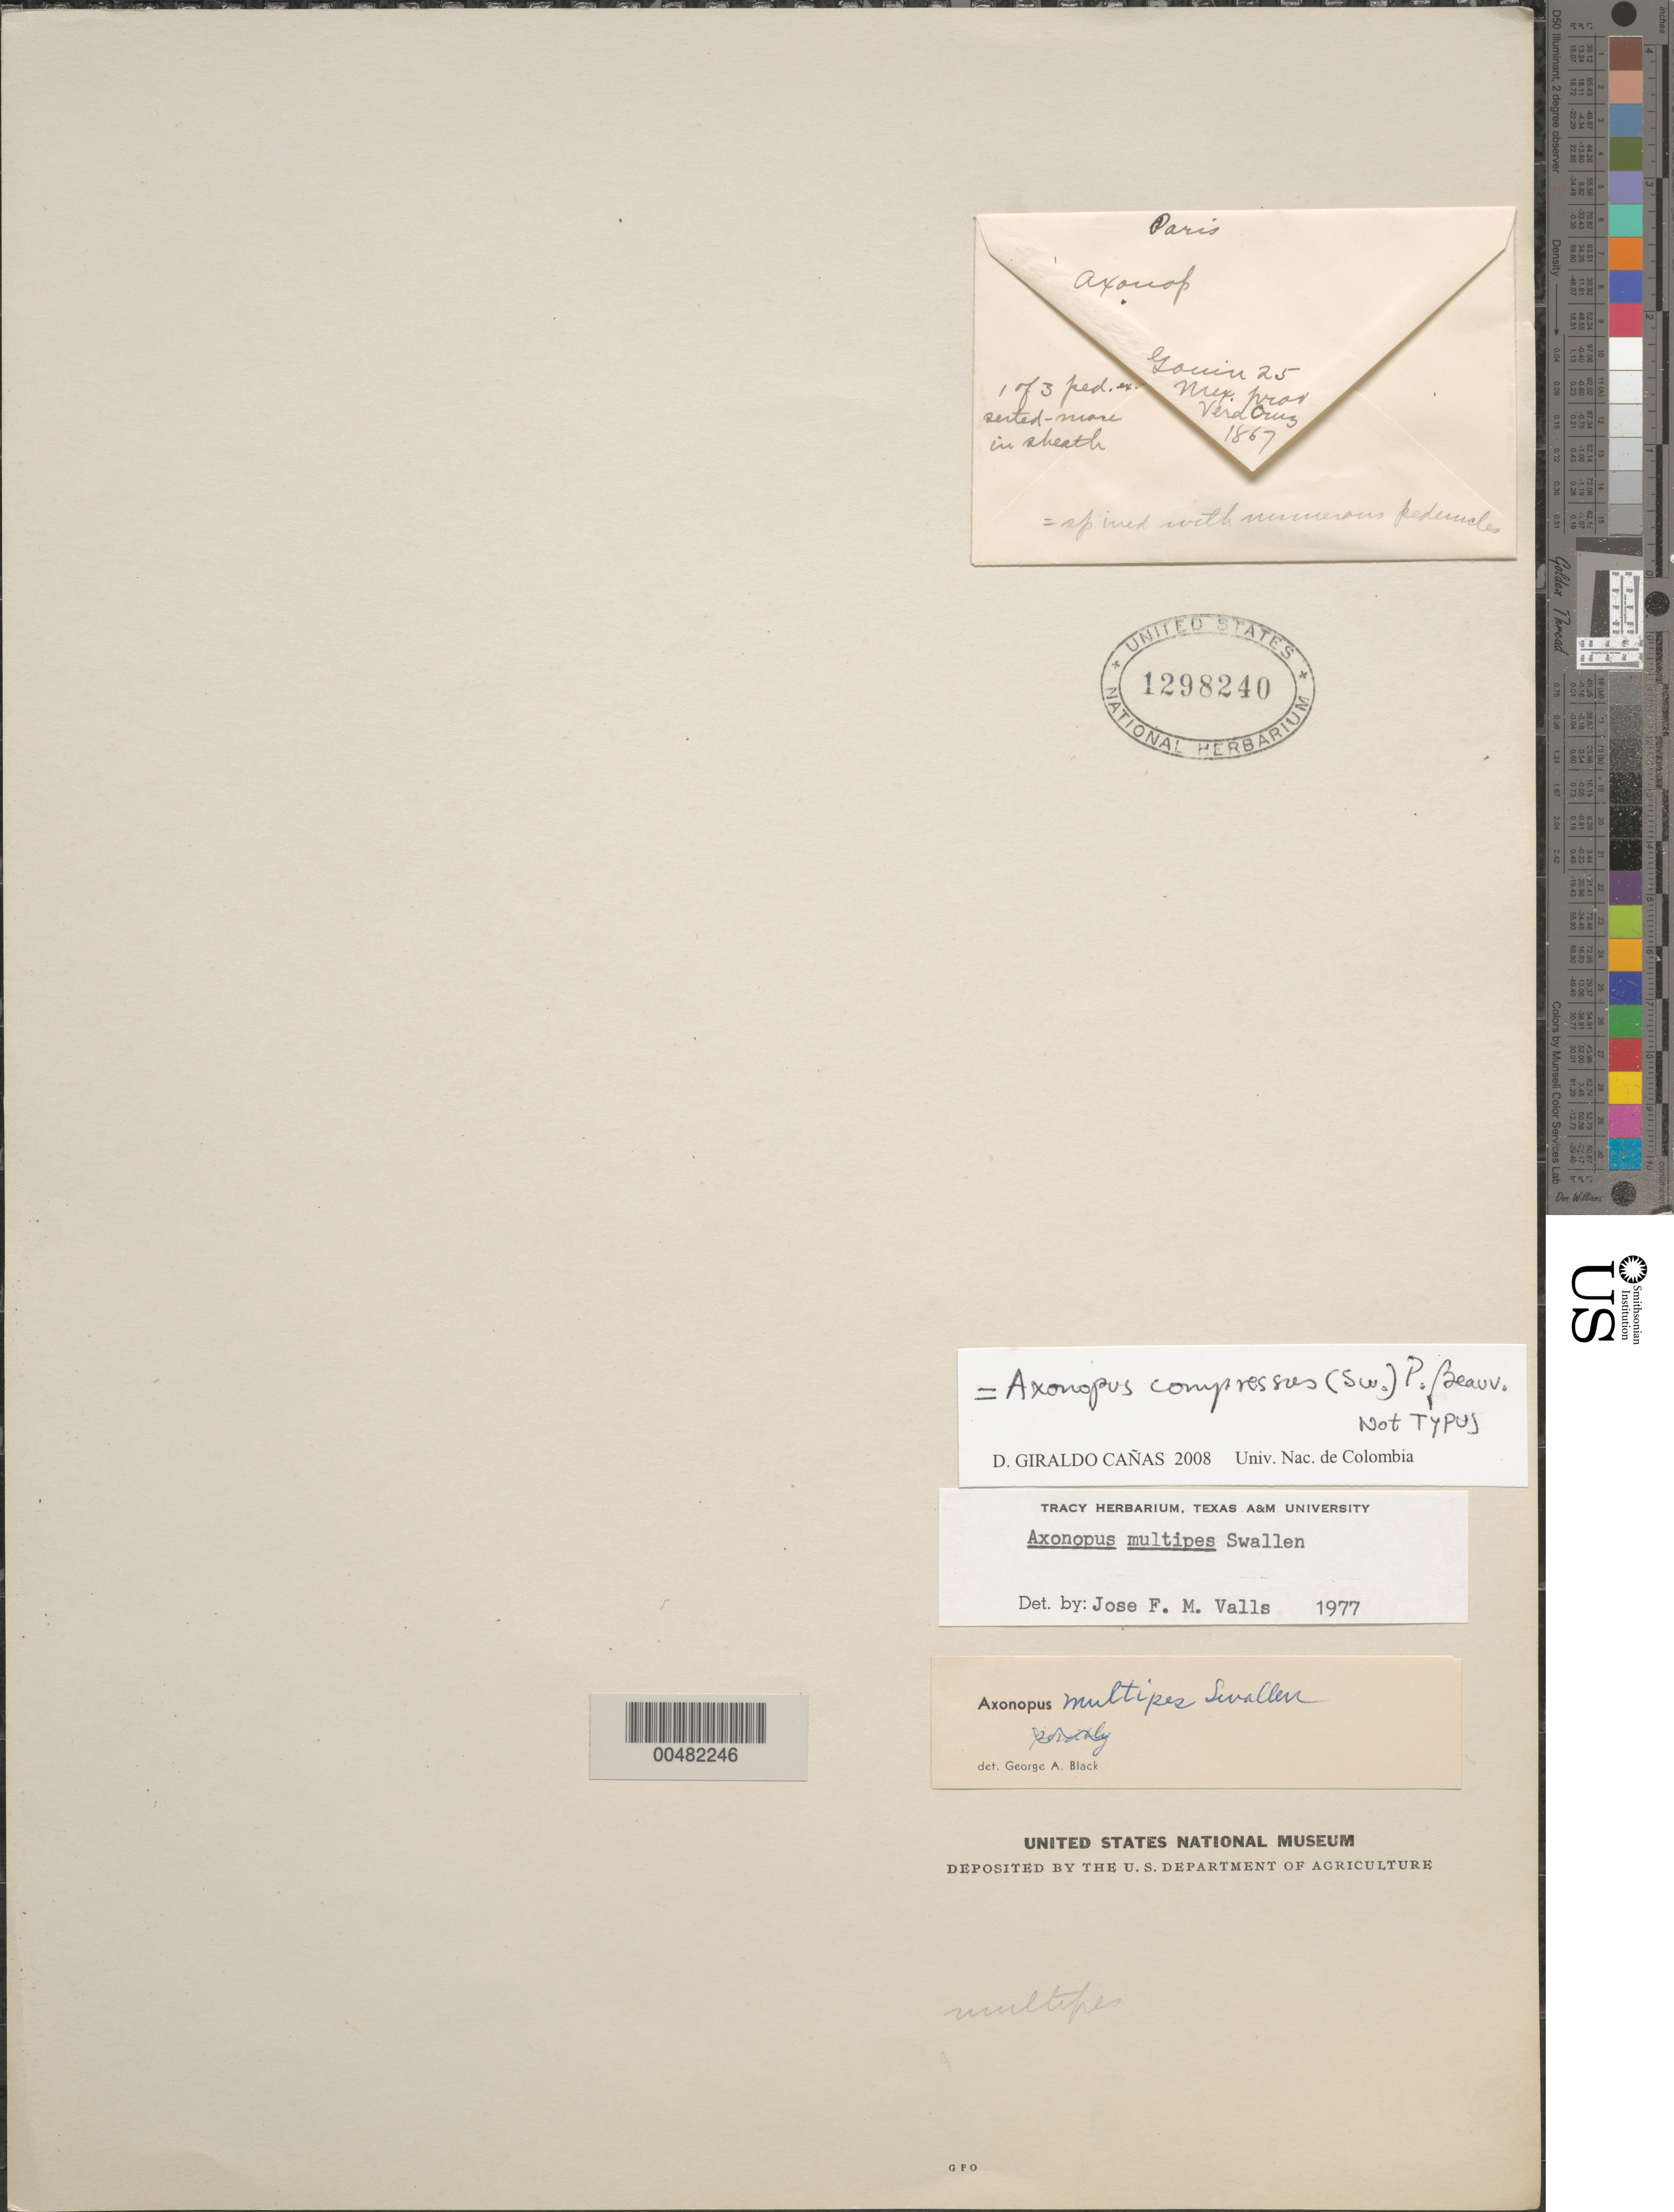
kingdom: Plantae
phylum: Tracheophyta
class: Liliopsida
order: Poales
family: Poaceae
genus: Axonopus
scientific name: Axonopus compressus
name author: (Sw.) P. Beauv.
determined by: Valls, J. F. M.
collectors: F. M. G. Gouin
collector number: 25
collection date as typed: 1867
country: Mexico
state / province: Veracruz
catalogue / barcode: US 1298240